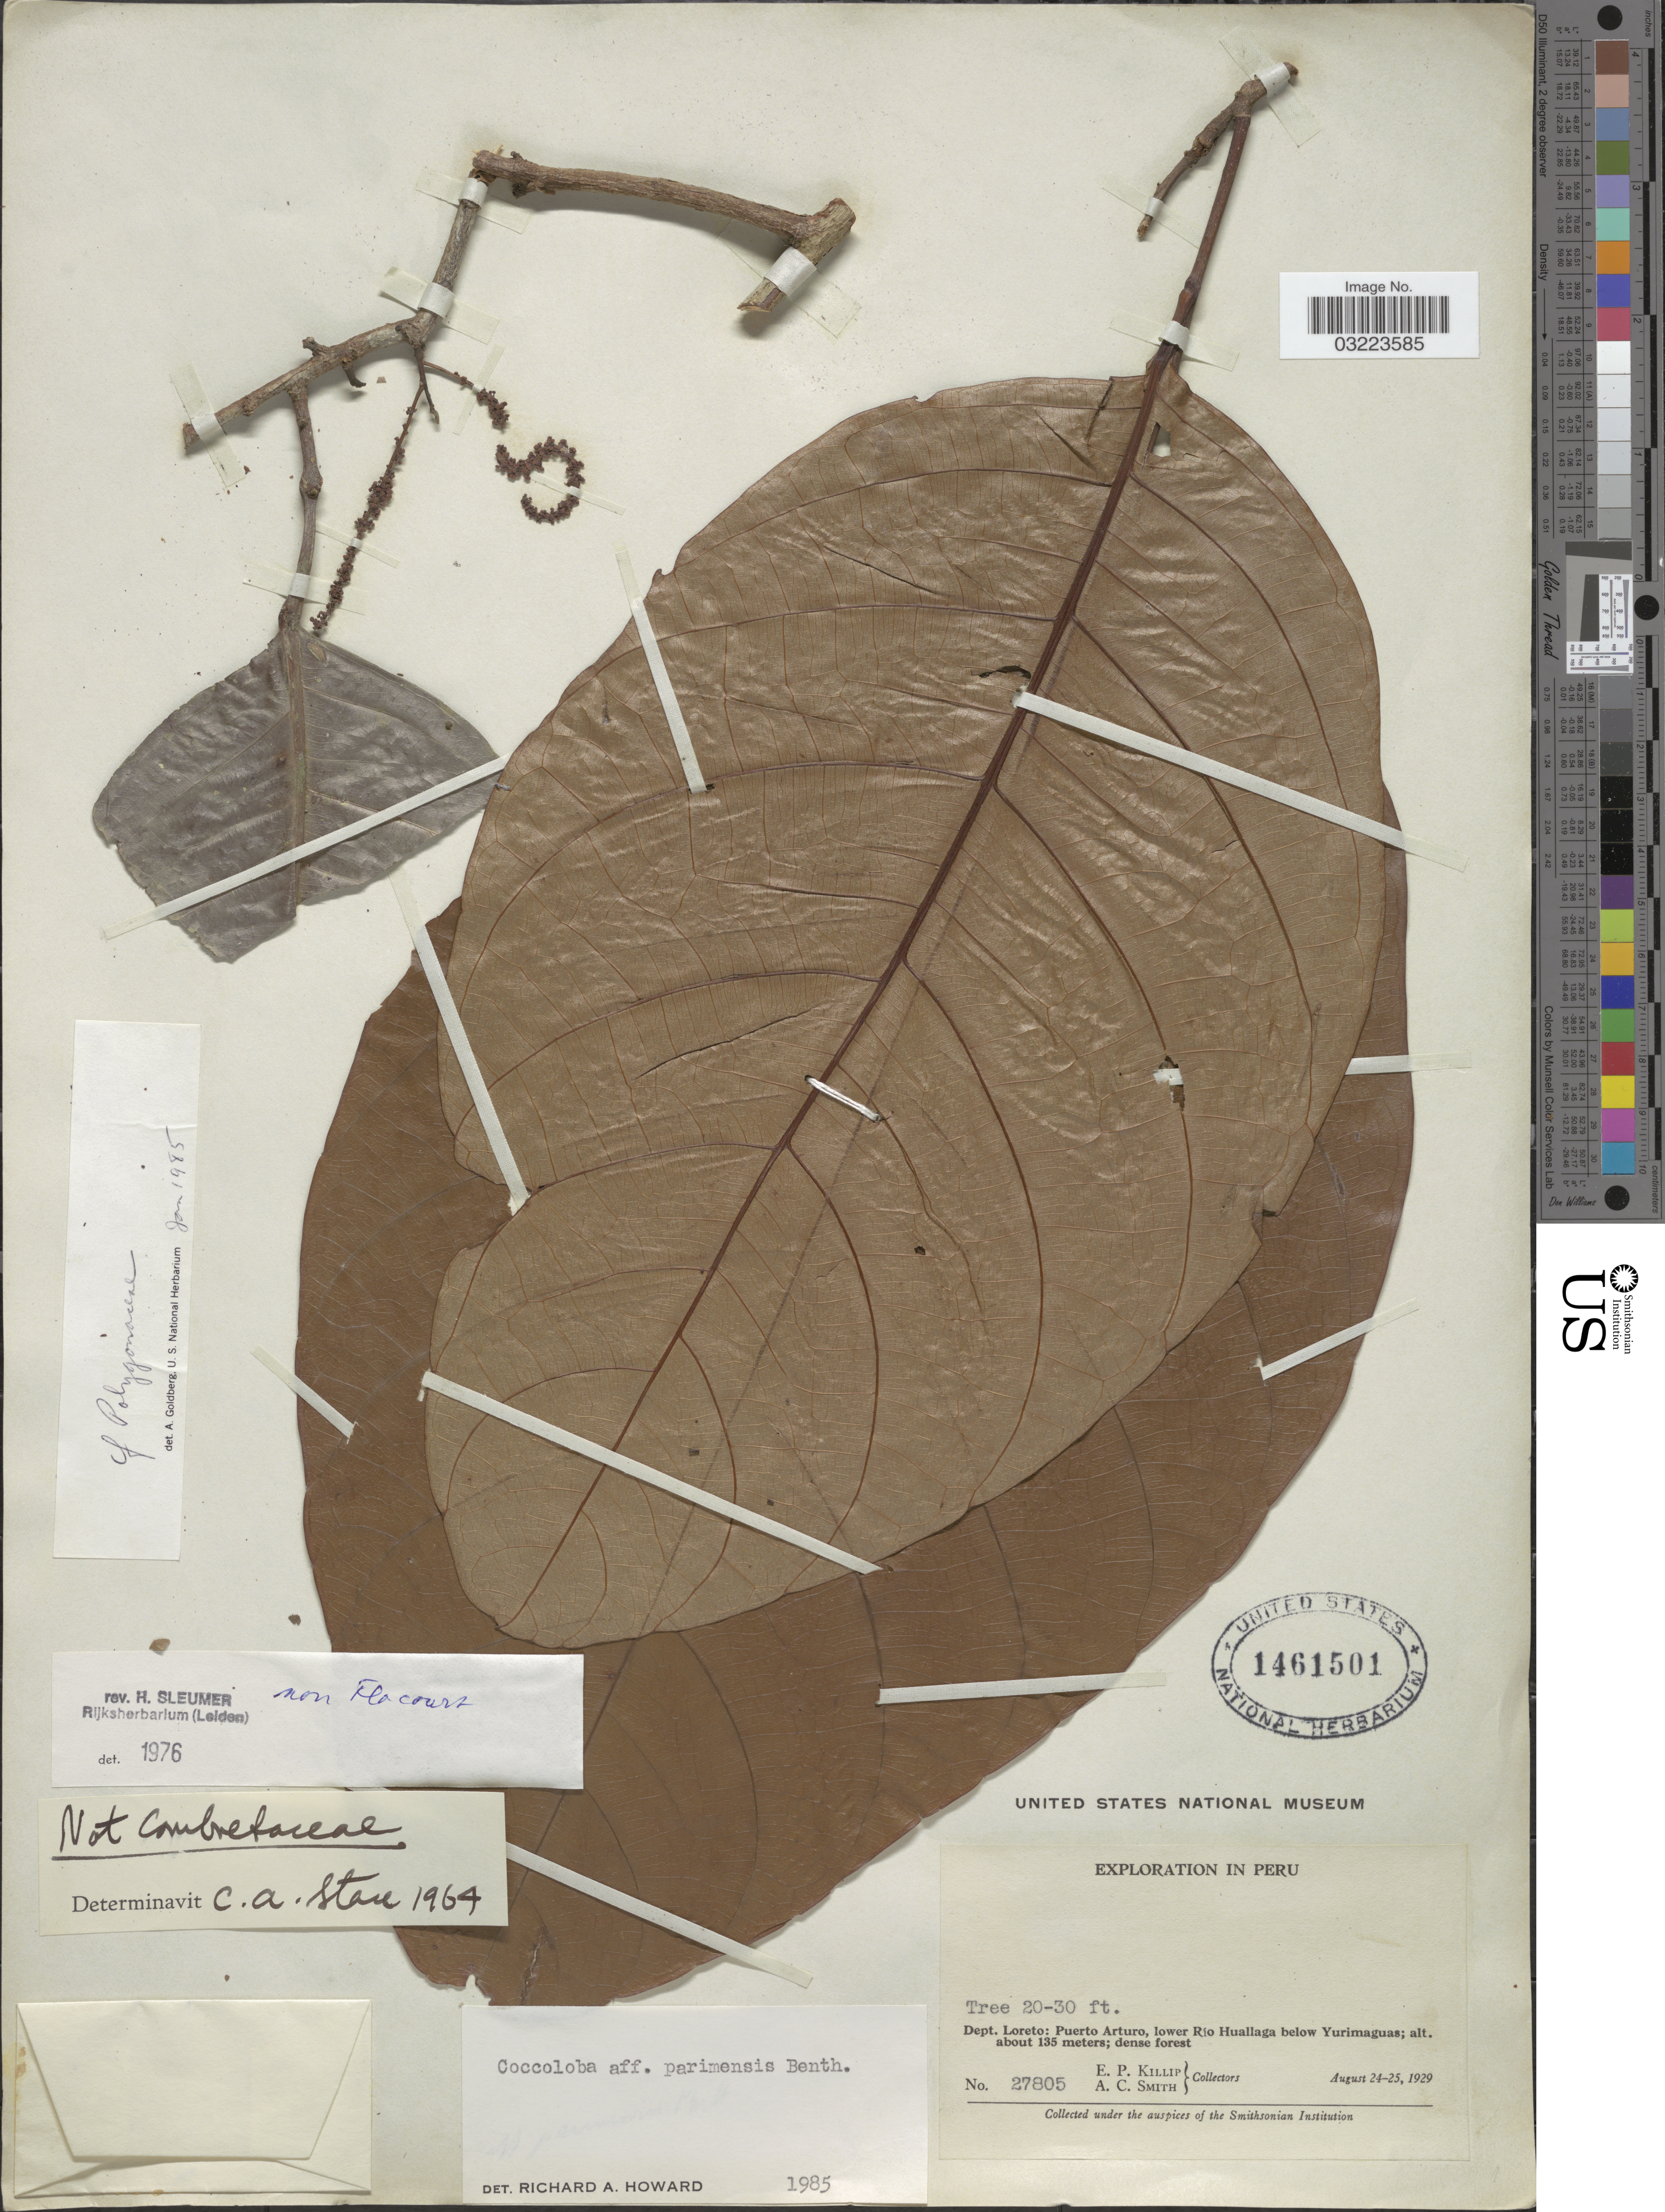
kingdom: Plantae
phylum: Tracheophyta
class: Magnoliopsida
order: Caryophyllales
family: Polygonaceae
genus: Coccoloba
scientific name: Coccoloba parimensis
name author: Benth.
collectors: E. P. Killip & A. C. Smith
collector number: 27805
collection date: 1929-08-24/1929-08-25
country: Peru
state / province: Loreto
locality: Dept. Loreto: Puerto Arturo, lower Rio Huallaga below Yurimaguas.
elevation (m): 135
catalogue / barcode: US 1461501